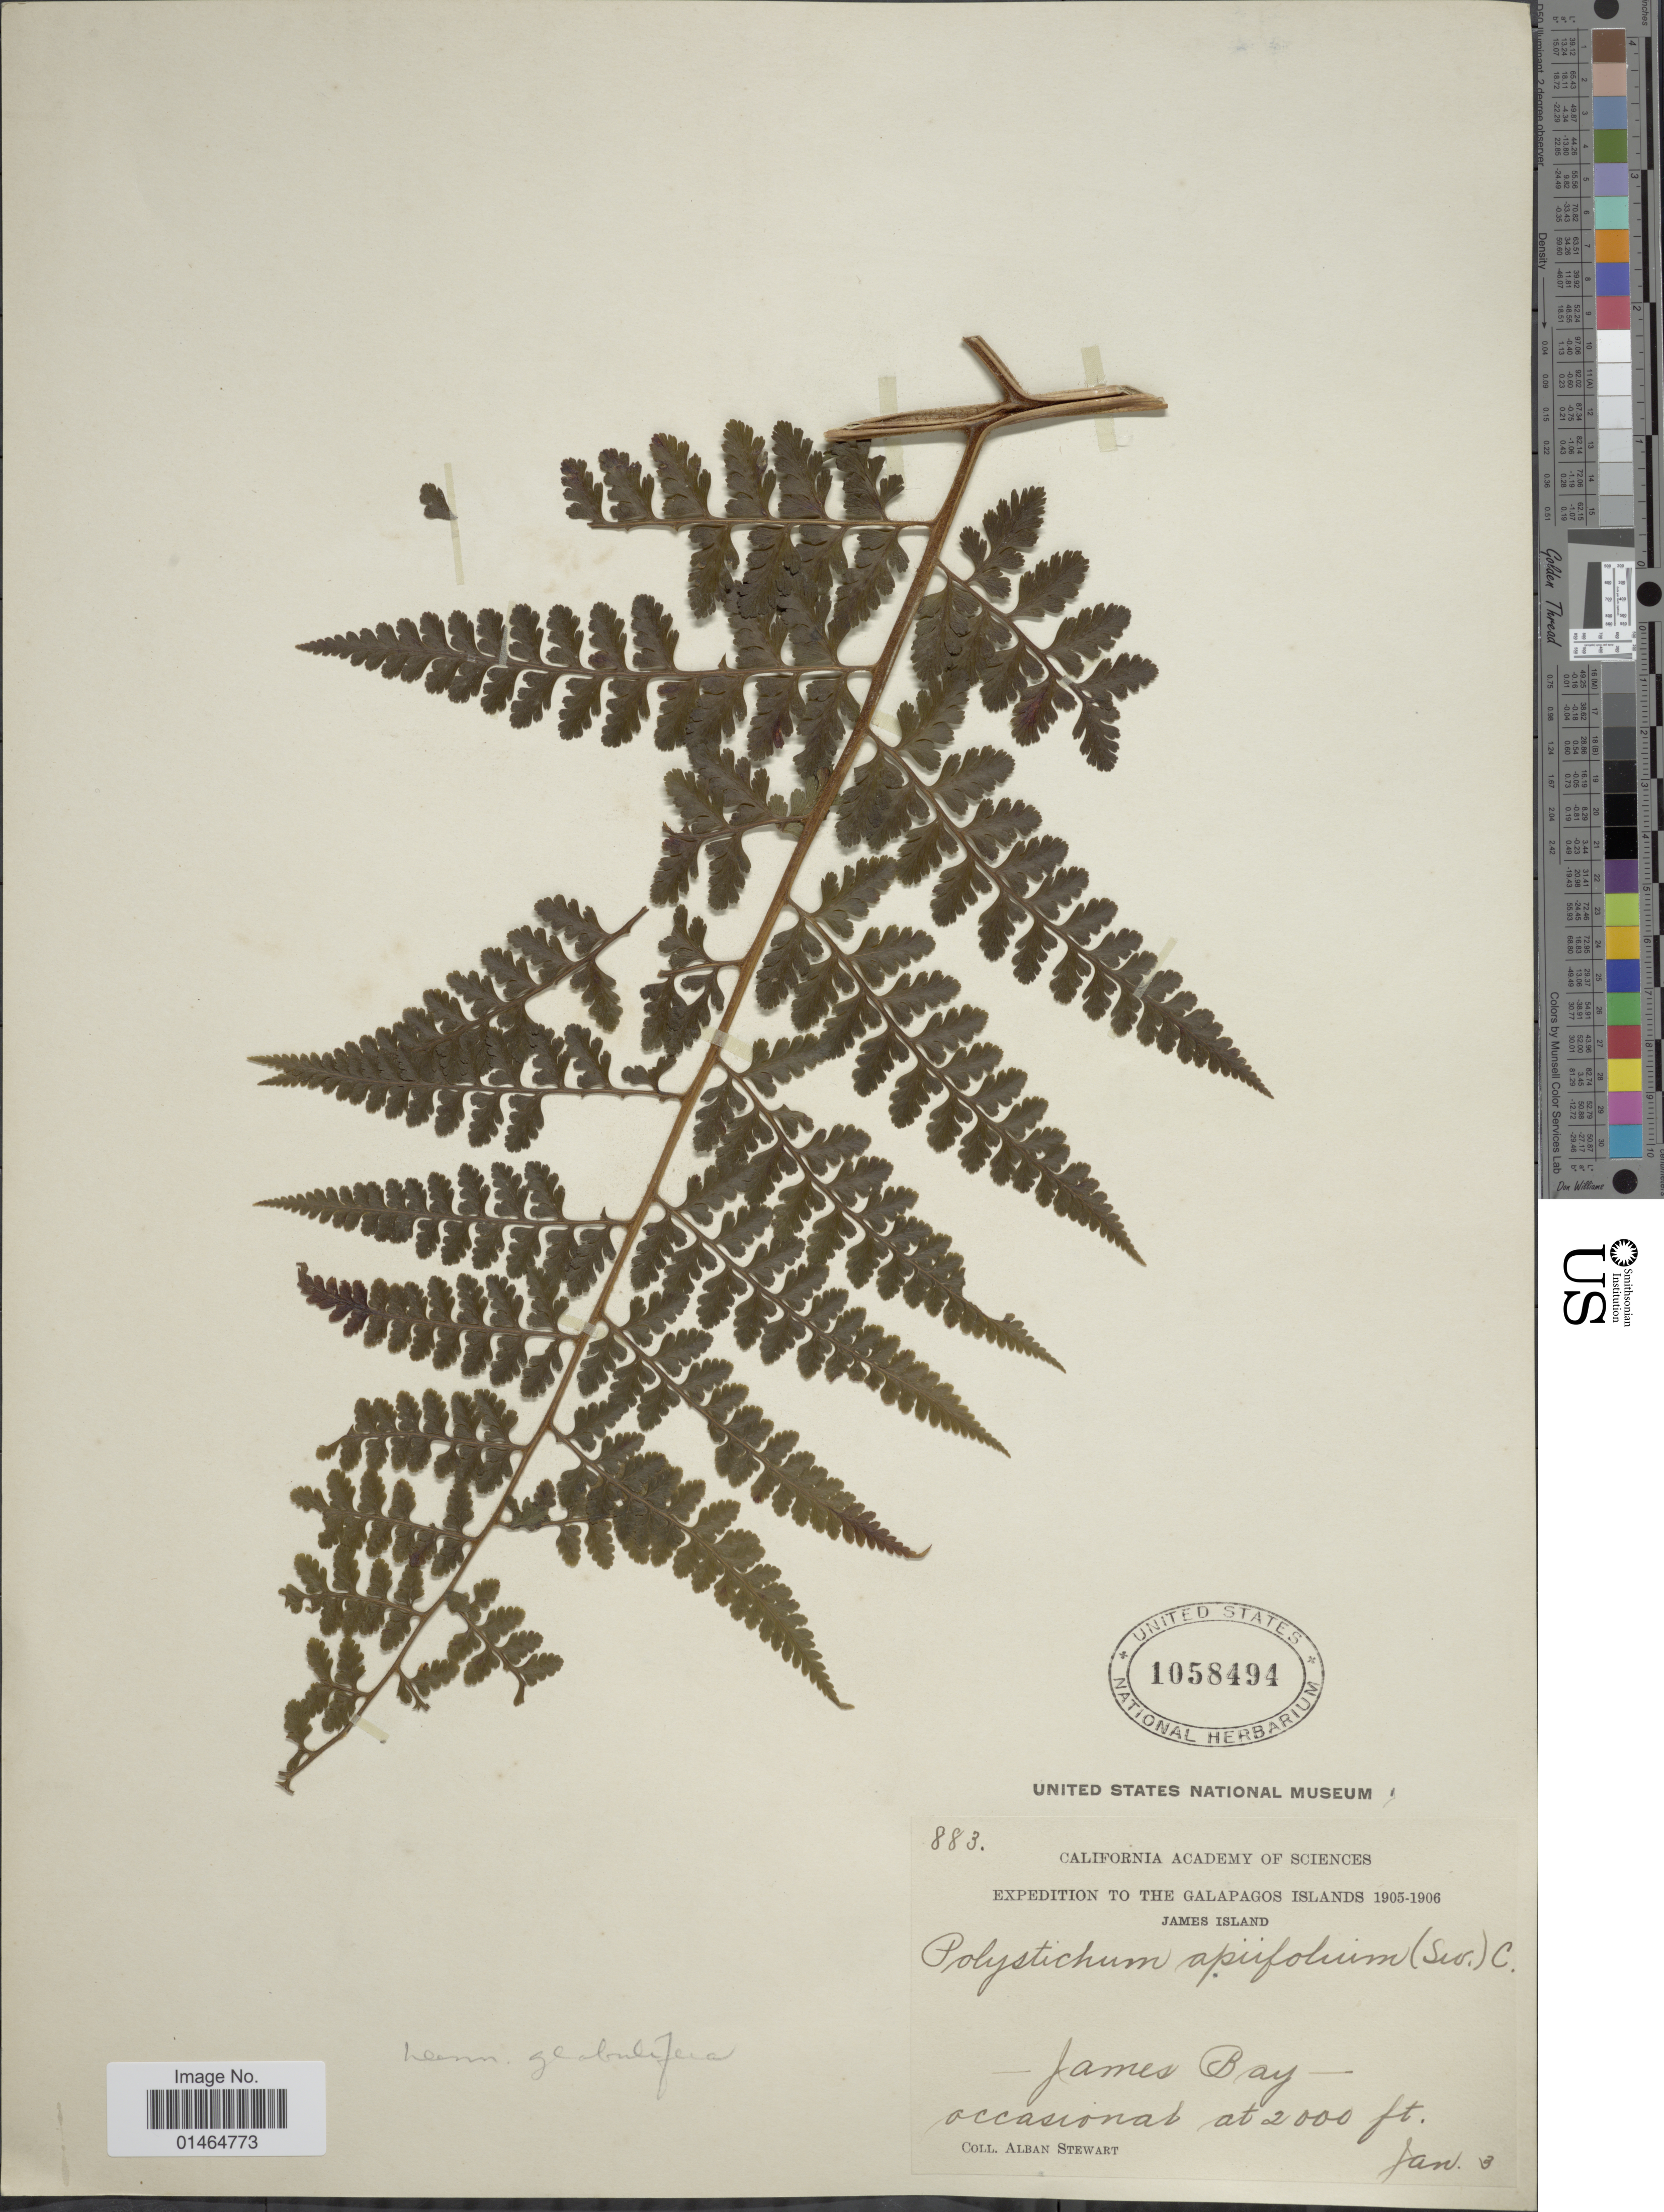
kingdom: Plantae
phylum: Tracheophyta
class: Polypodiopsida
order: Polypodiales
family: Dennstaedtiaceae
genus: Dennstaedtia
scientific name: Dennstaedtia globulifera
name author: (Poir.) Hieron.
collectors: A. Stewart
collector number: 883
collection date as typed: Transcribed d/m/y: /1/3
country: Ecuador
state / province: Colón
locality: Galapagos Islands. James Island. James Bay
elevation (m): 610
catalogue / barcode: US 1058494